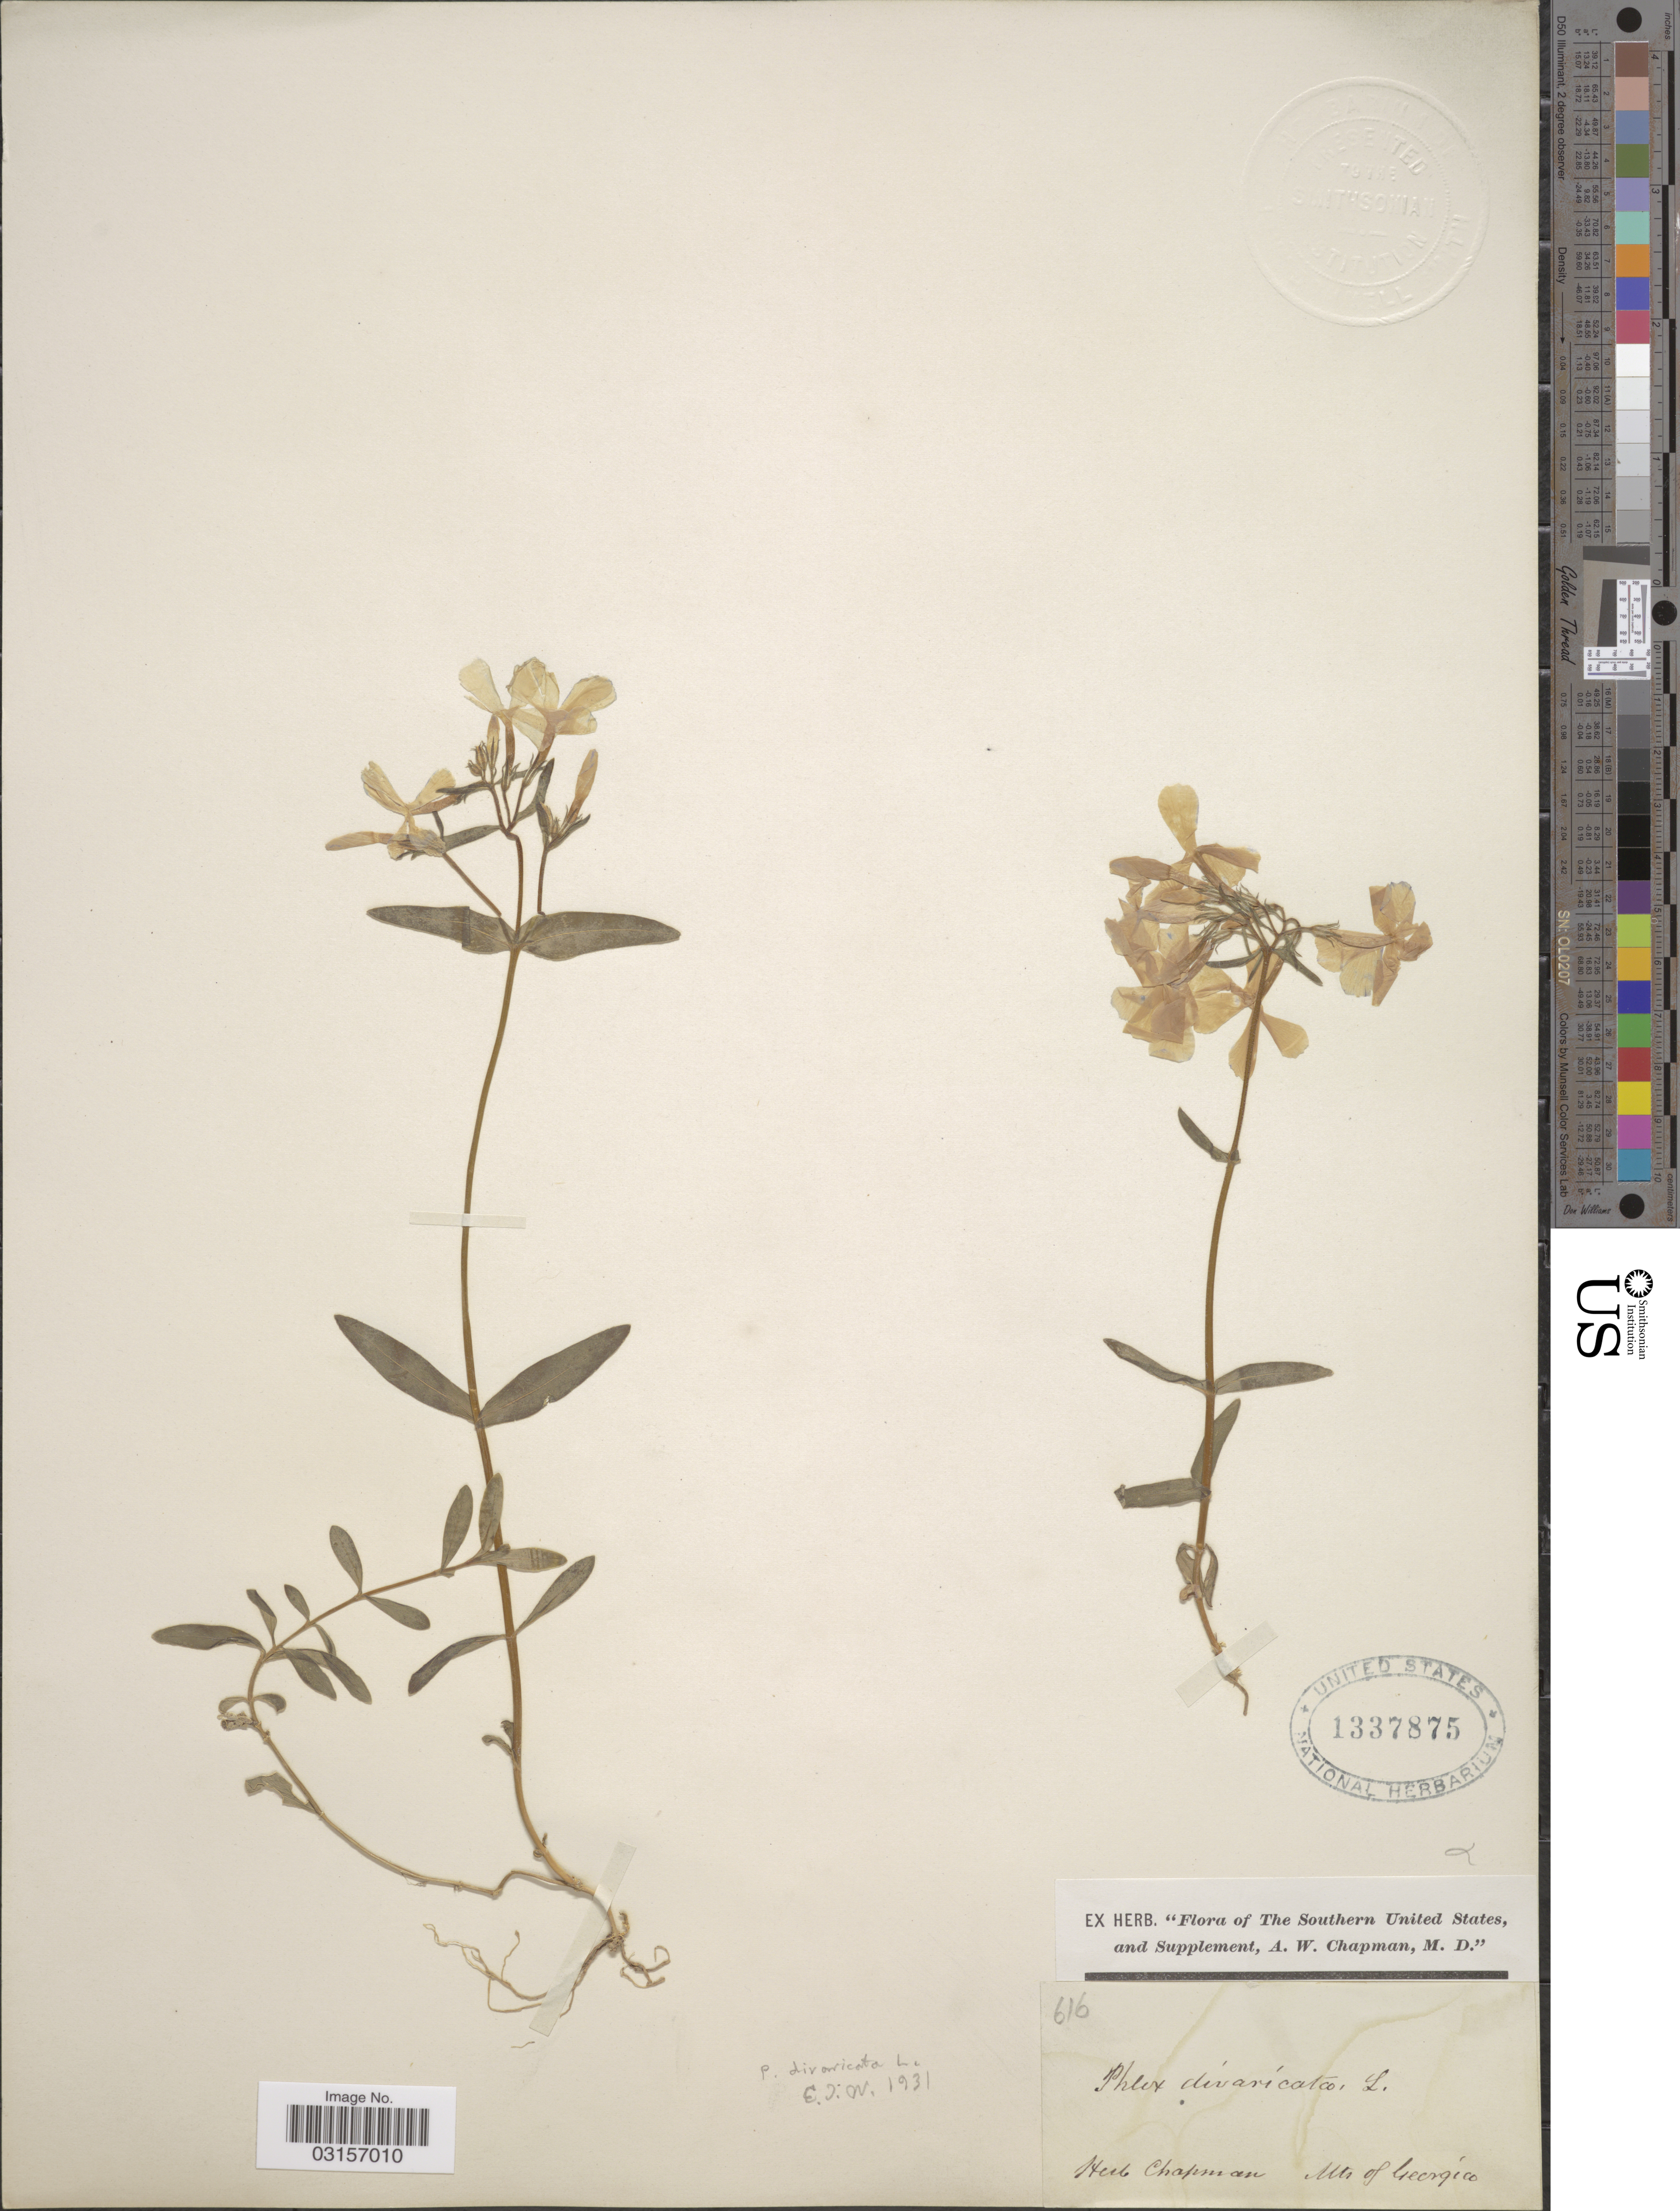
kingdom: Plantae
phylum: Tracheophyta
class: Magnoliopsida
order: Ericales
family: Polemoniaceae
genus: Phlox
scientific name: Phlox divaricata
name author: L.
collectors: ex herb. A.W. Chapman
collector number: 616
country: United States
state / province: Georgia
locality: Mts. of Georgia.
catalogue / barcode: US 1337875